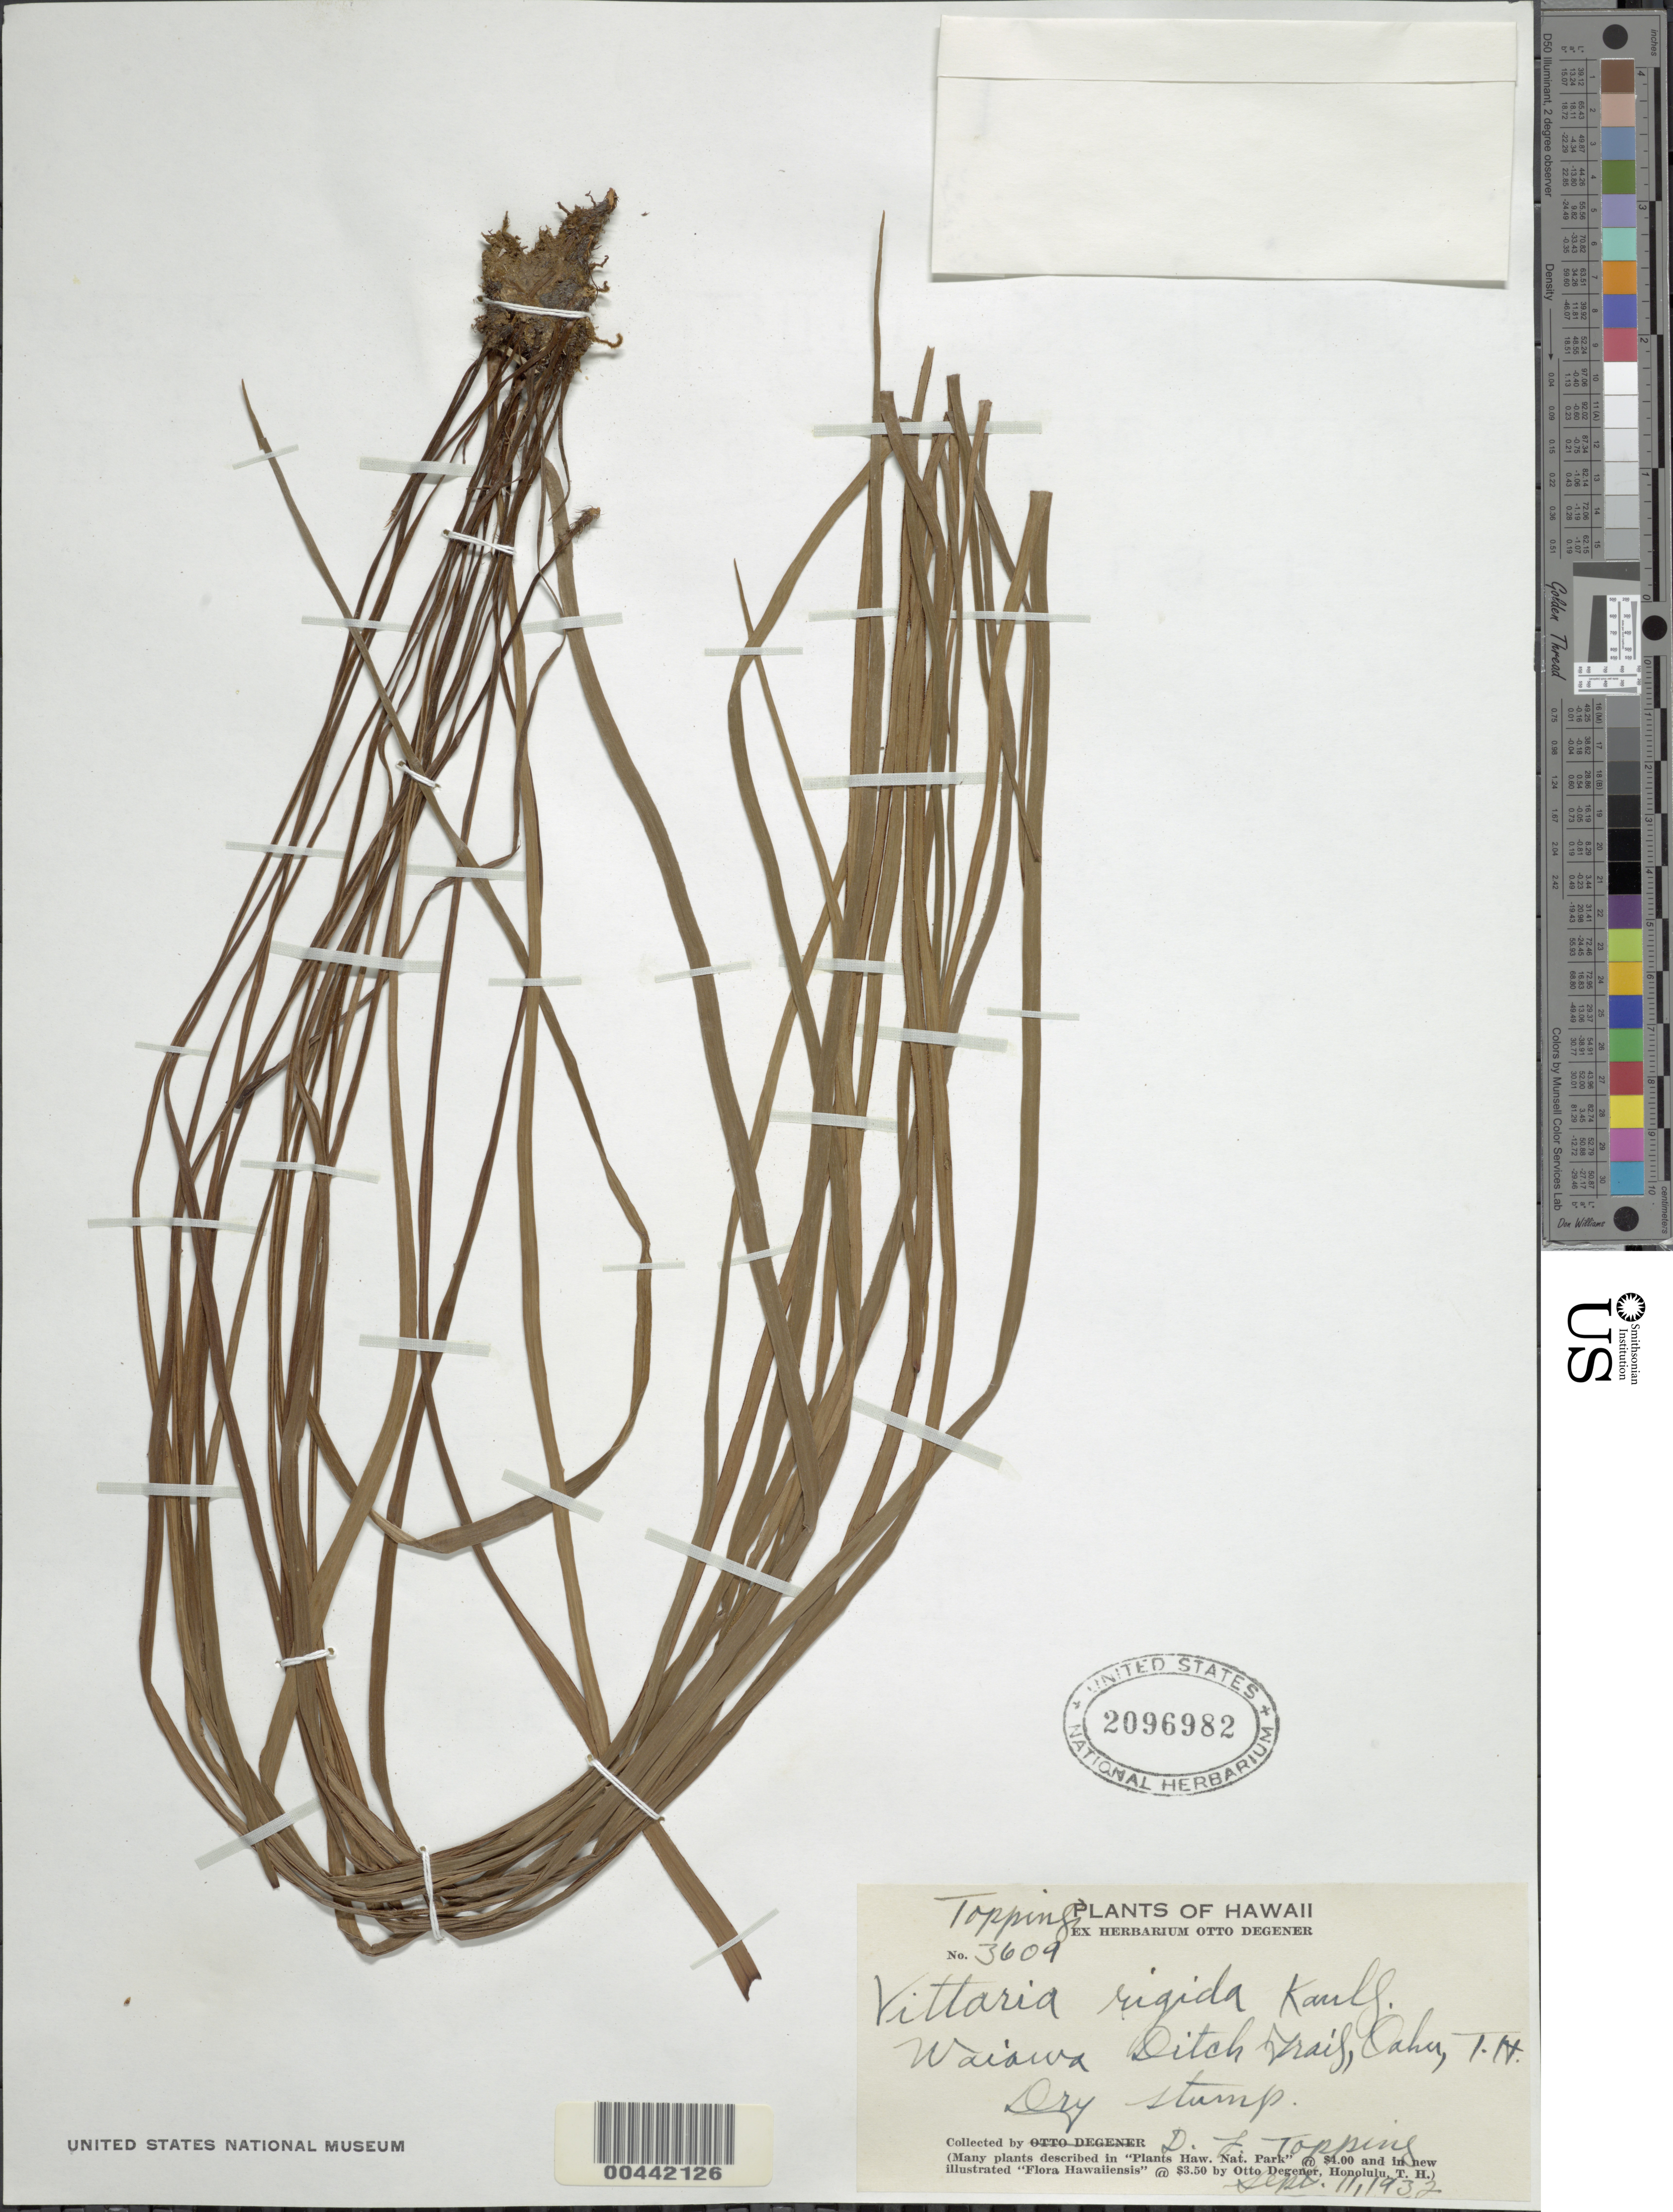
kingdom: Plantae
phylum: Tracheophyta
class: Polypodiopsida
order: Polypodiales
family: Pteridaceae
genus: Haplopteris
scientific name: Haplopteris elongata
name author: (Sw.) Crane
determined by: Wagner, W. L., (BOT), Smithsonian Institution - National Museum of Natural History (UNITED STATES)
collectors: D. L. Topping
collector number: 3609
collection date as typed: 11 Sep 1932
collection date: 1932-09-11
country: United States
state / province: Hawaii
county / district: Honolulu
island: Oahu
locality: Waiawa Ditch Trail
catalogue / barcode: US 2096982